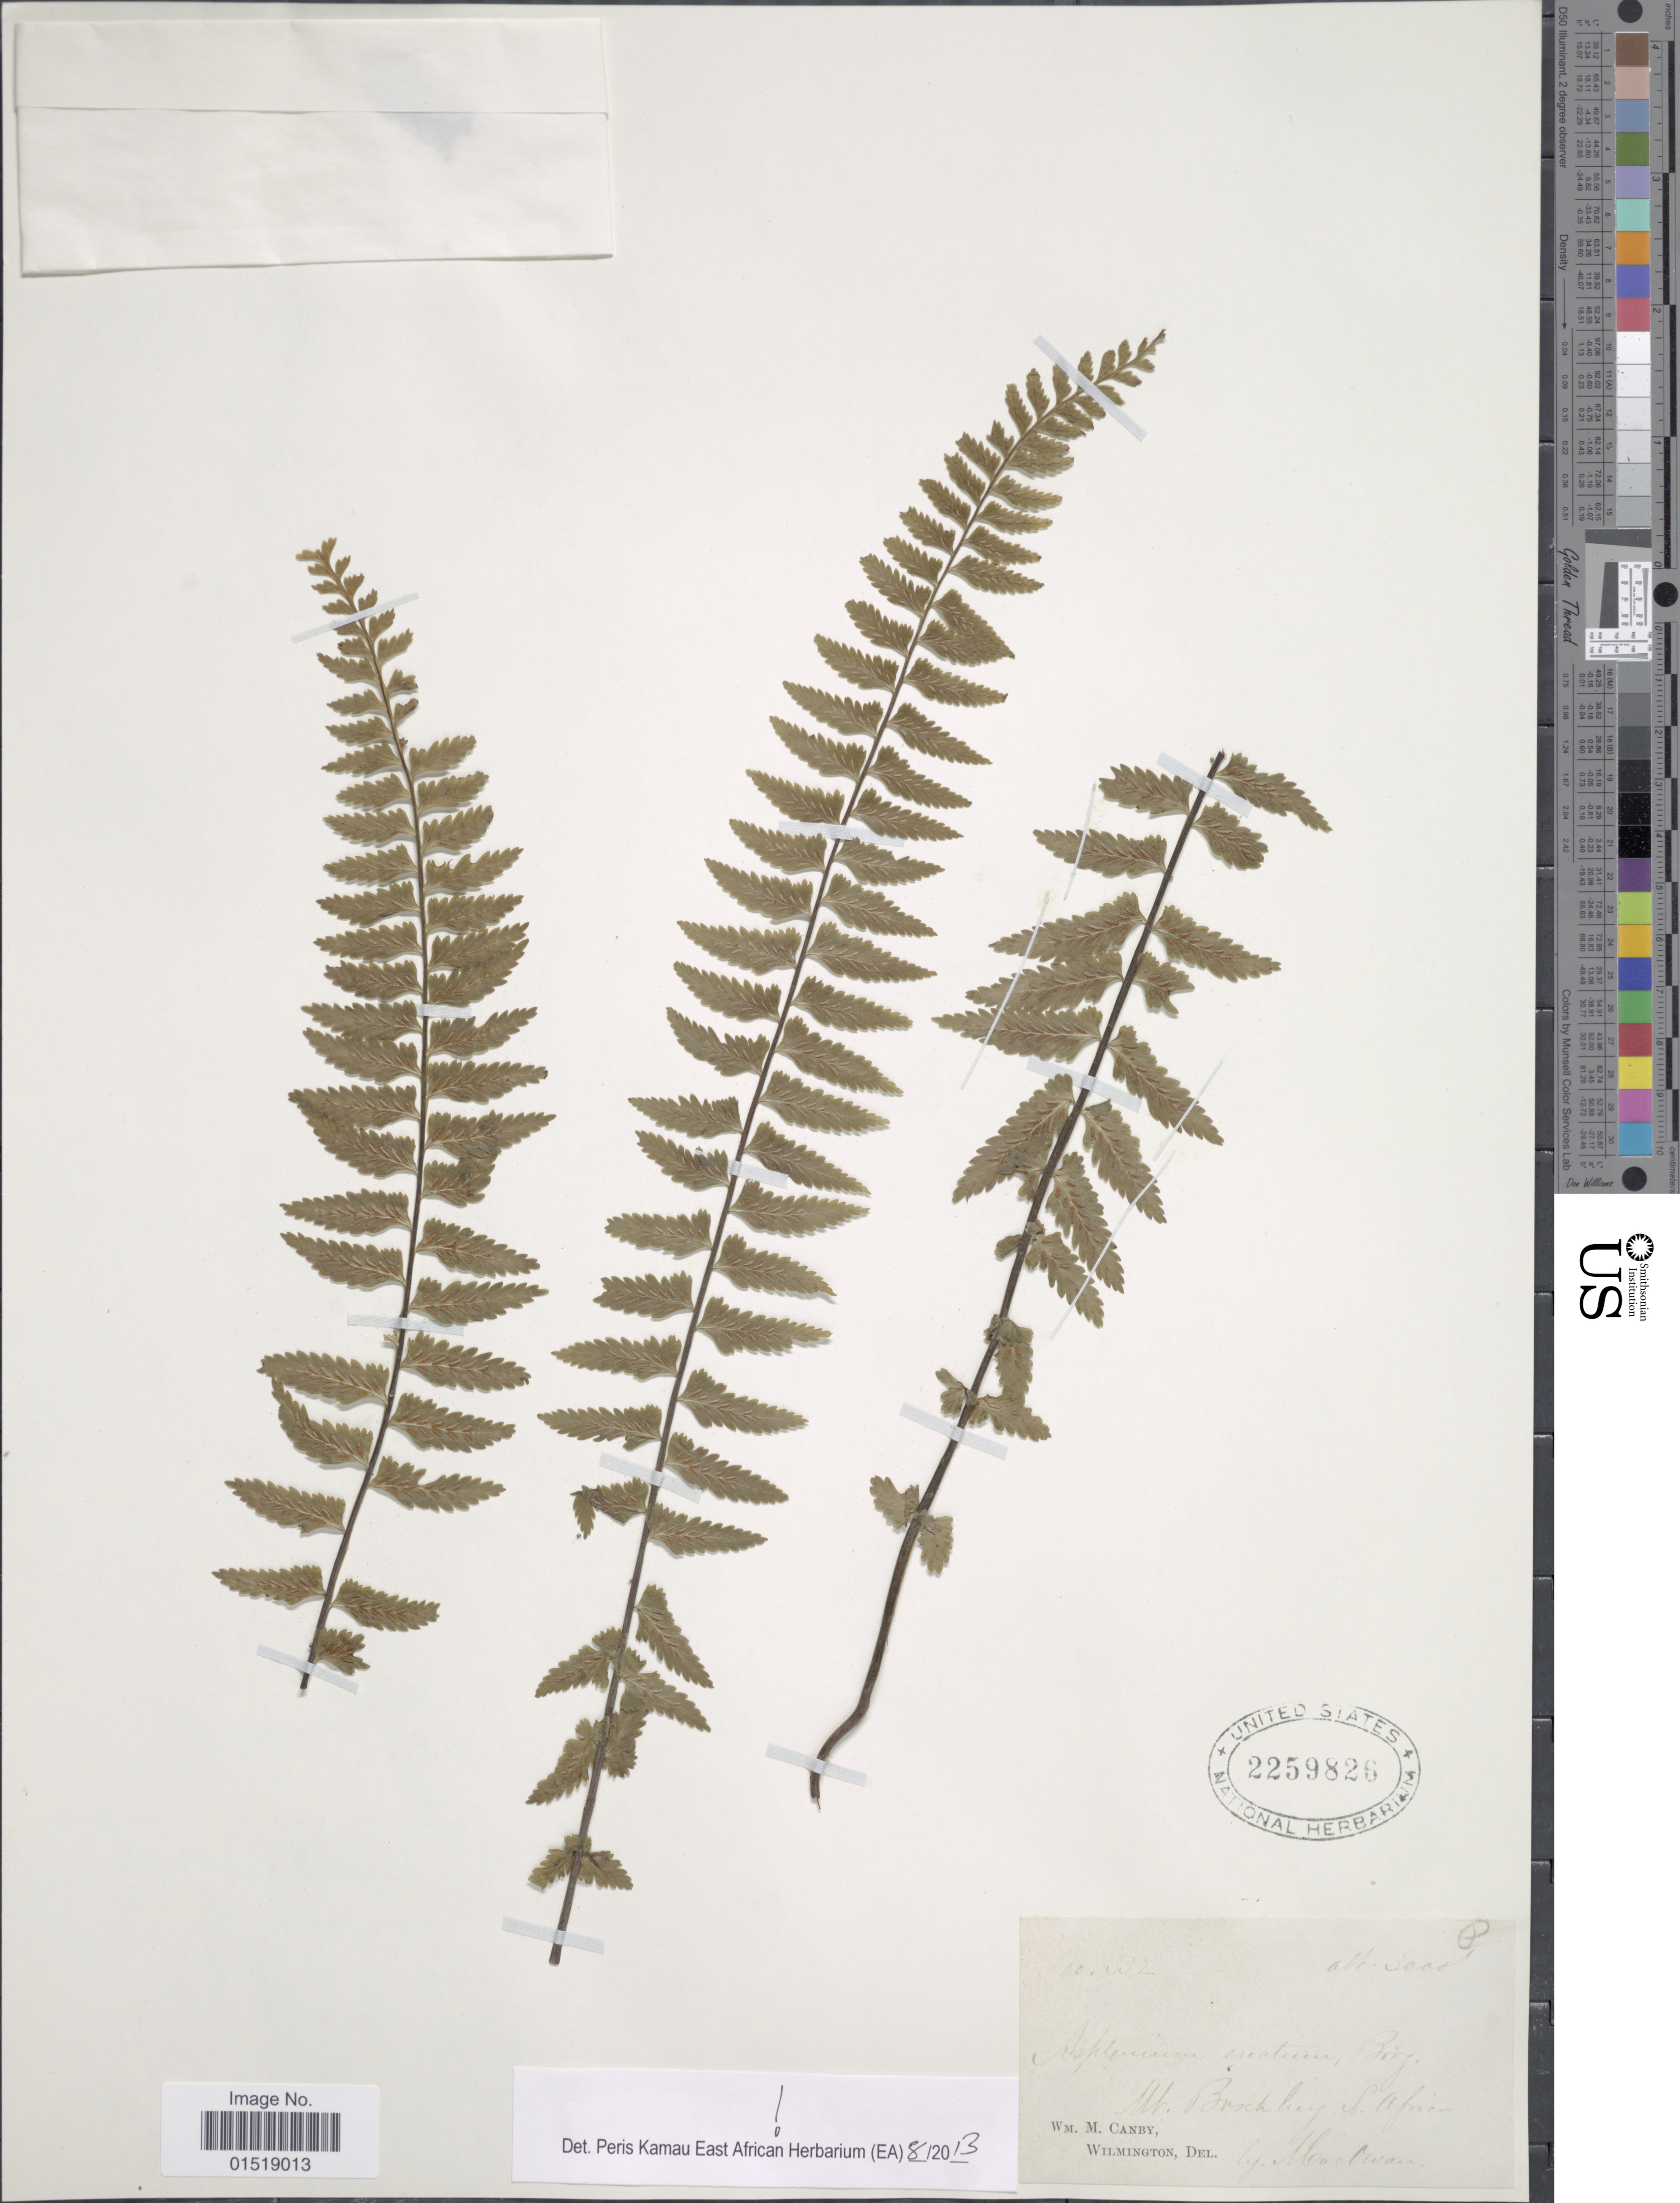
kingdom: Plantae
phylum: Tracheophyta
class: Polypodiopsida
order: Polypodiales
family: Aspleniaceae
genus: Asplenium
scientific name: Asplenium erectum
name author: Bory ex Willd.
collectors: W. M. Canby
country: South Africa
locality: Mt. Boschberg.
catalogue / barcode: US 2259826